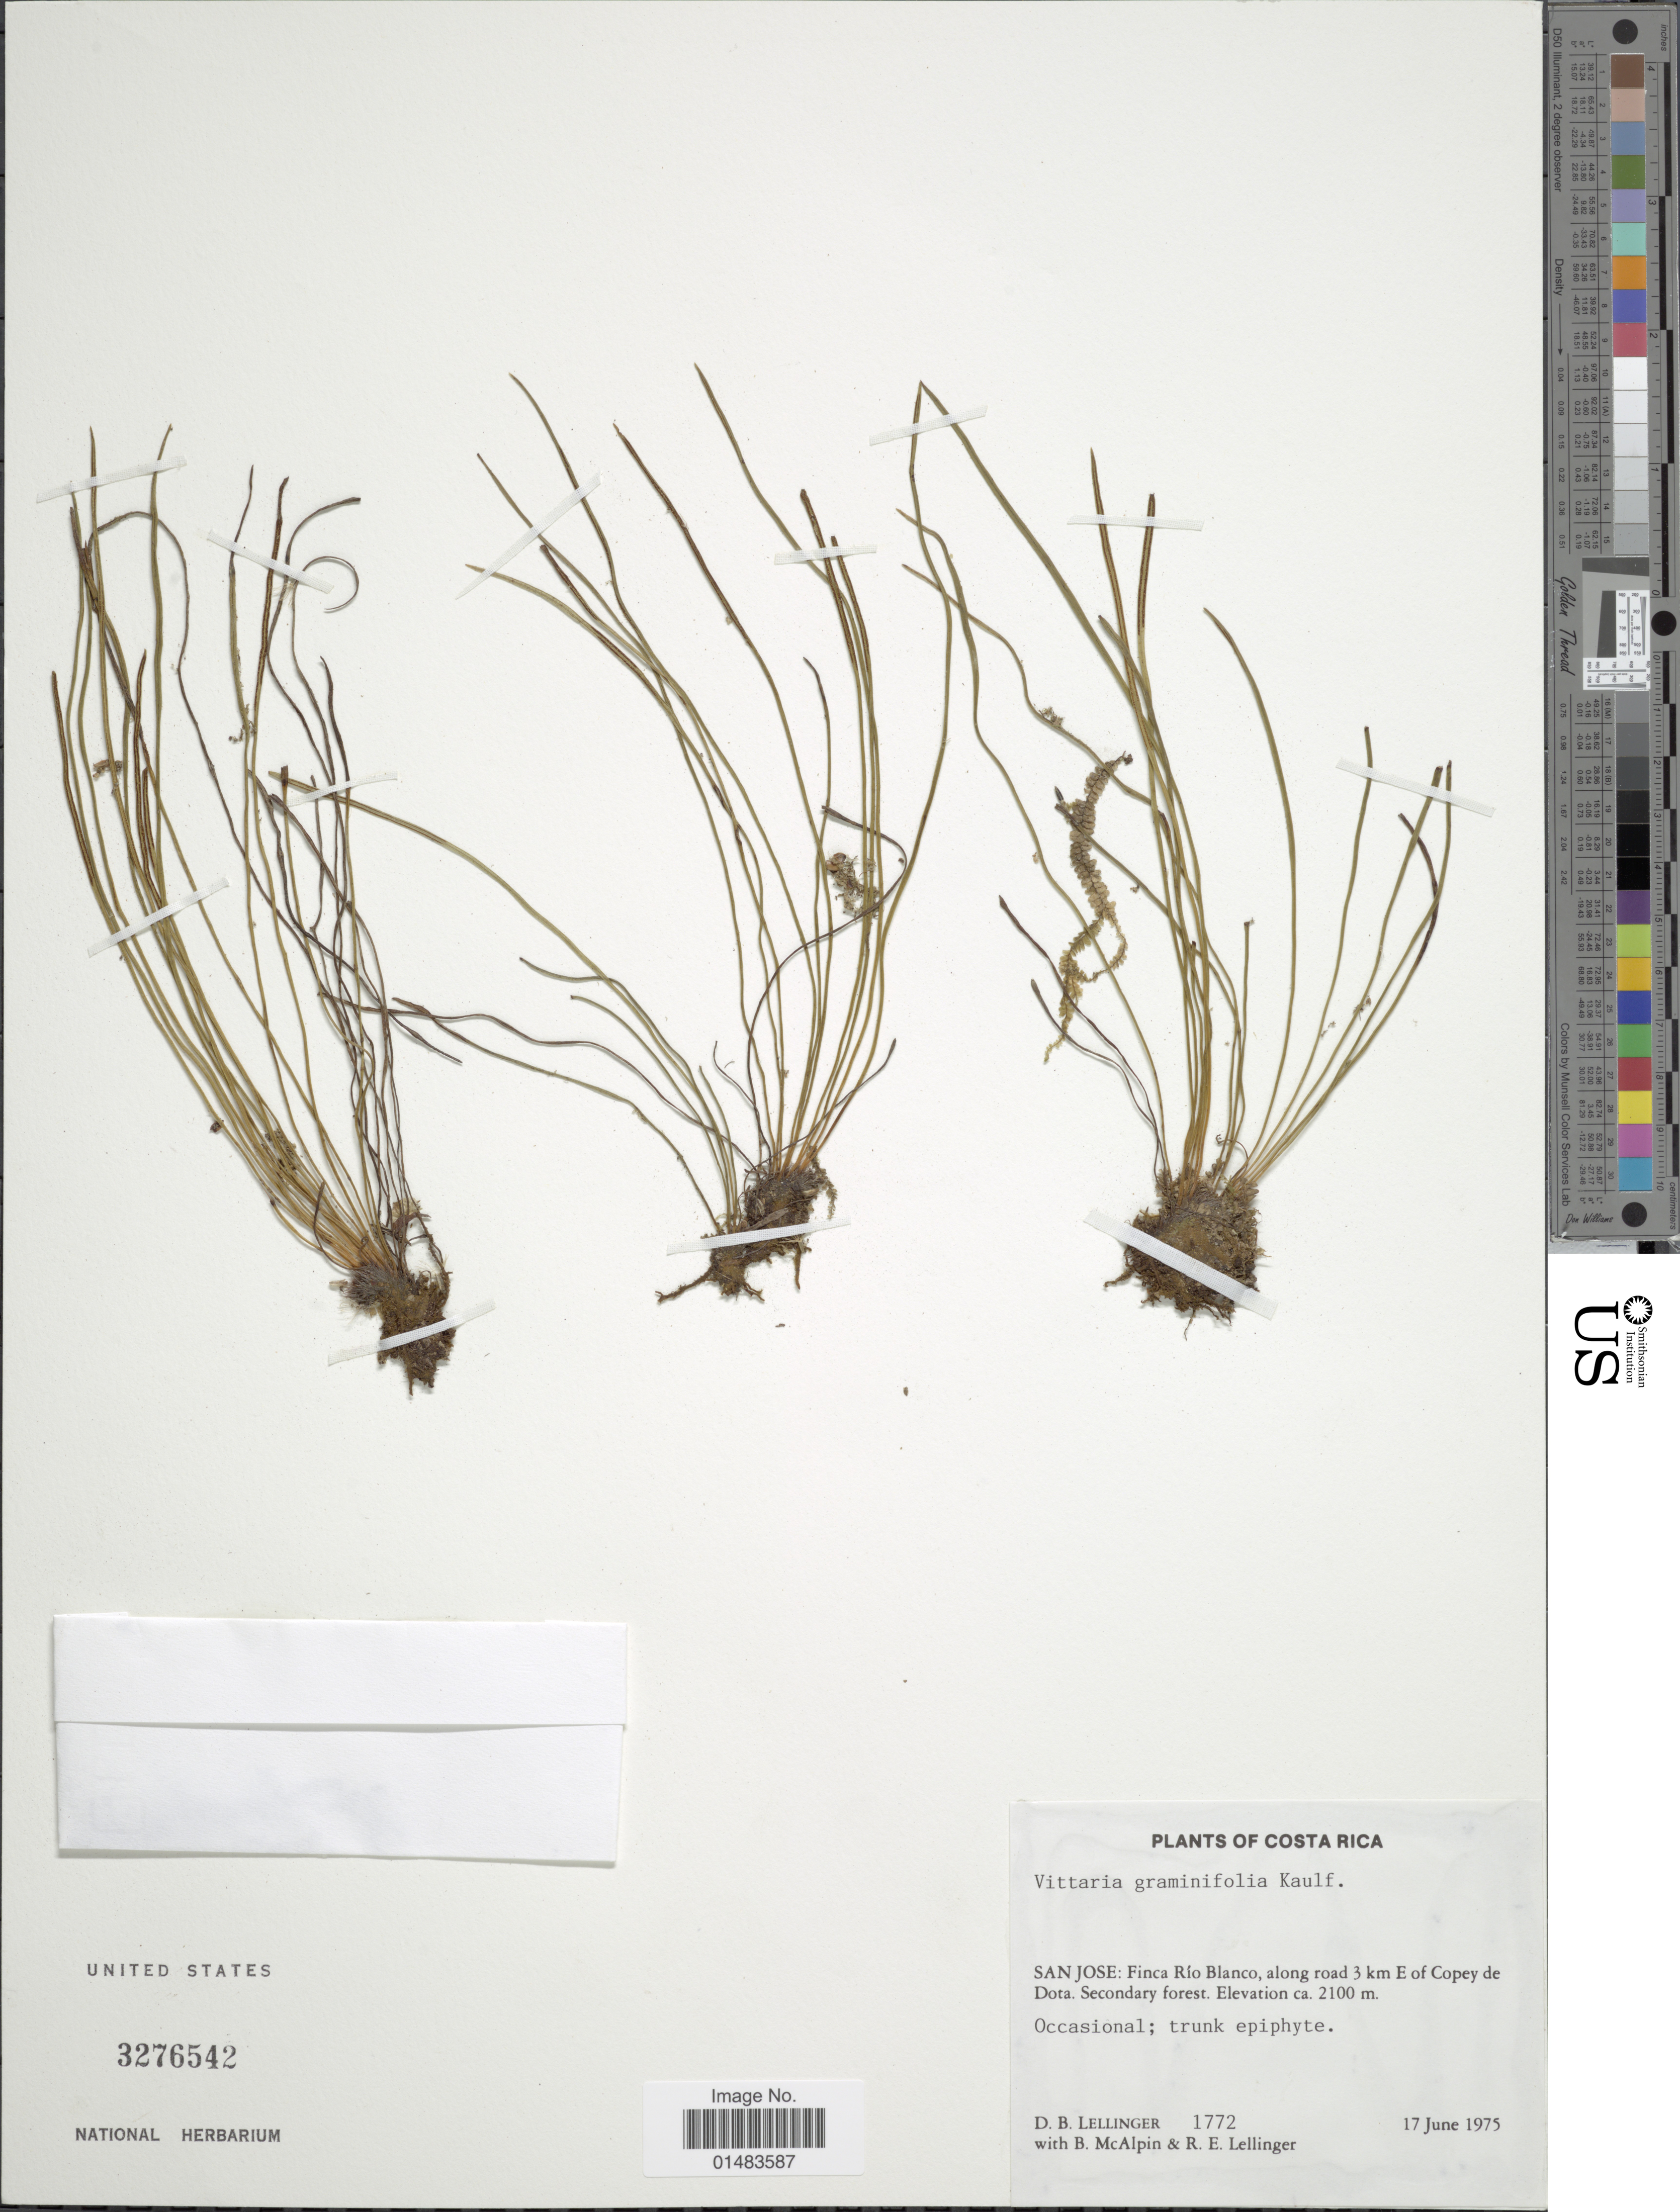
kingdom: Plantae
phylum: Tracheophyta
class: Polypodiopsida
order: Polypodiales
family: Pteridaceae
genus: Vittaria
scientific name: Vittaria graminifolia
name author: Kaulf.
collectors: B. McAlpin & R. E. Lellinger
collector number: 1772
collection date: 1975-06-17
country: Costa Rica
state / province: San José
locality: Costa Rica, Finca Rio Blanco, along road 3 km E of Copey de Dota, Secondary forest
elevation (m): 2100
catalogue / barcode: US 3276542